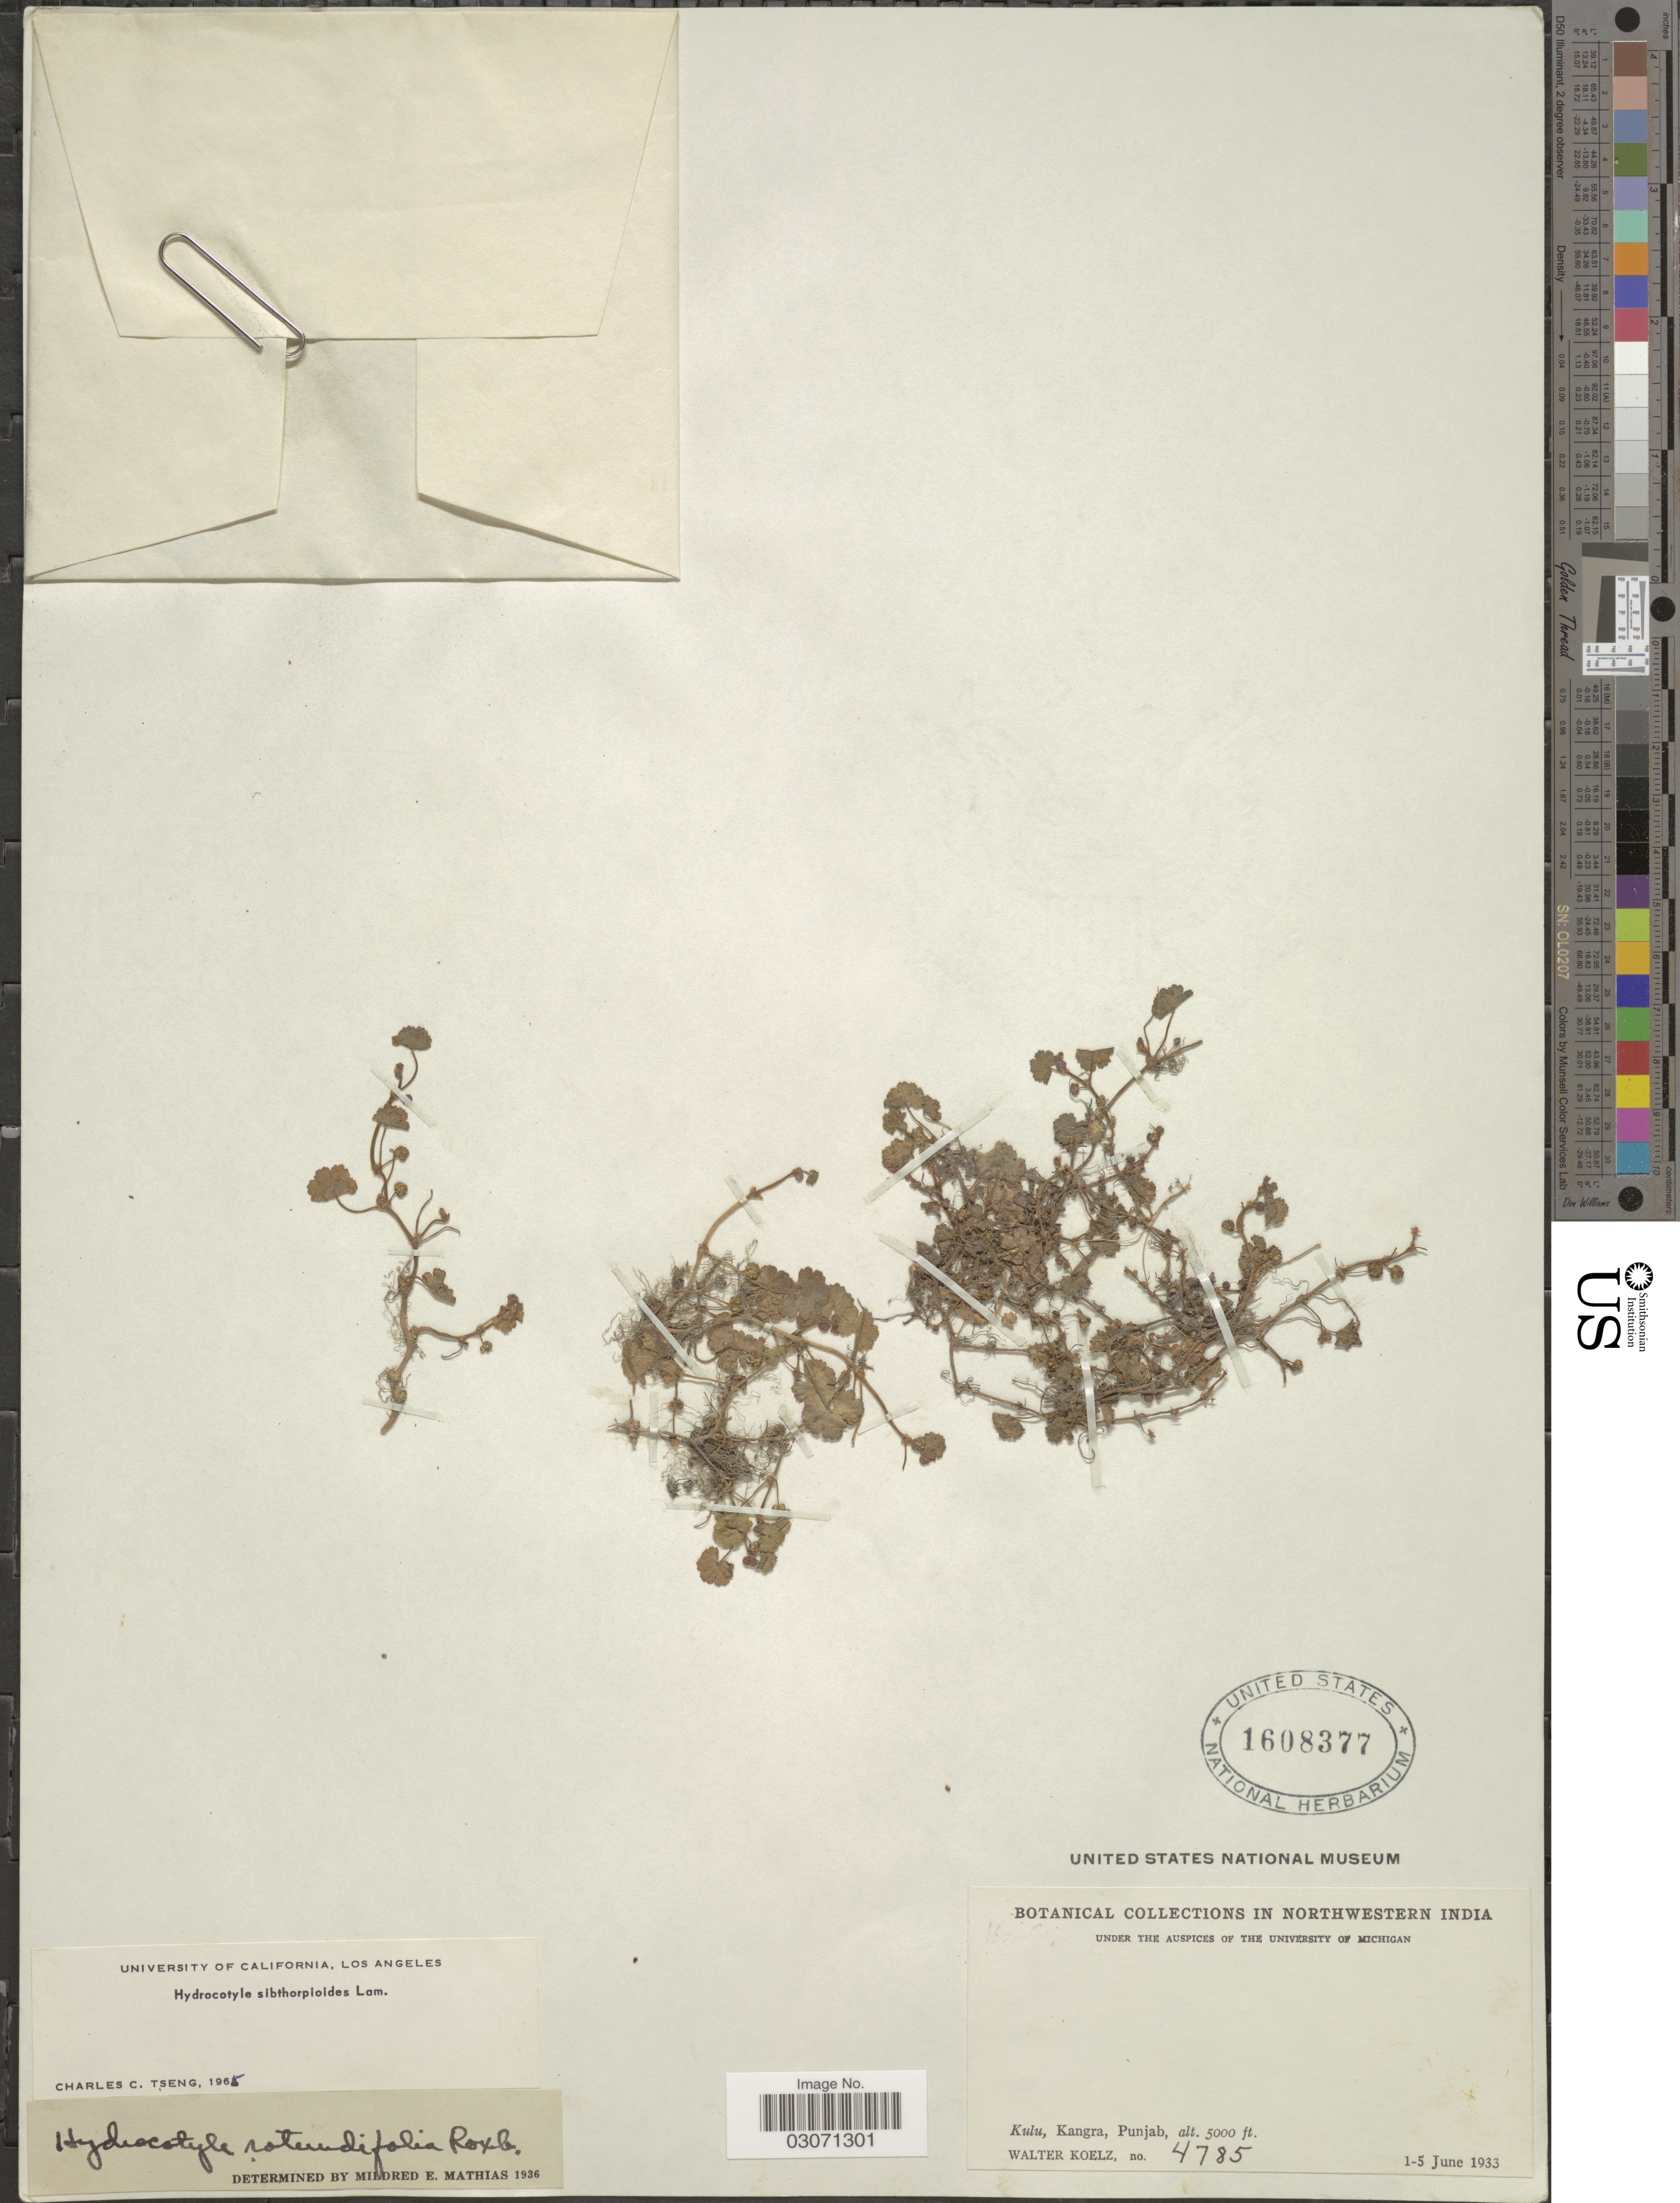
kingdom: Plantae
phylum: Tracheophyta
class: Magnoliopsida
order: Apiales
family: Araliaceae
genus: Hydrocotyle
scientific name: Hydrocotyle sibthorpioides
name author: Lam.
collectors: W. N. Koelz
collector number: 4785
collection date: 1933-06-01/1933-06-05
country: India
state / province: Punjab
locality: Northwestern India. Kulu, Kangra, Punjab.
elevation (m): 1524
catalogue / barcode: US 1608377